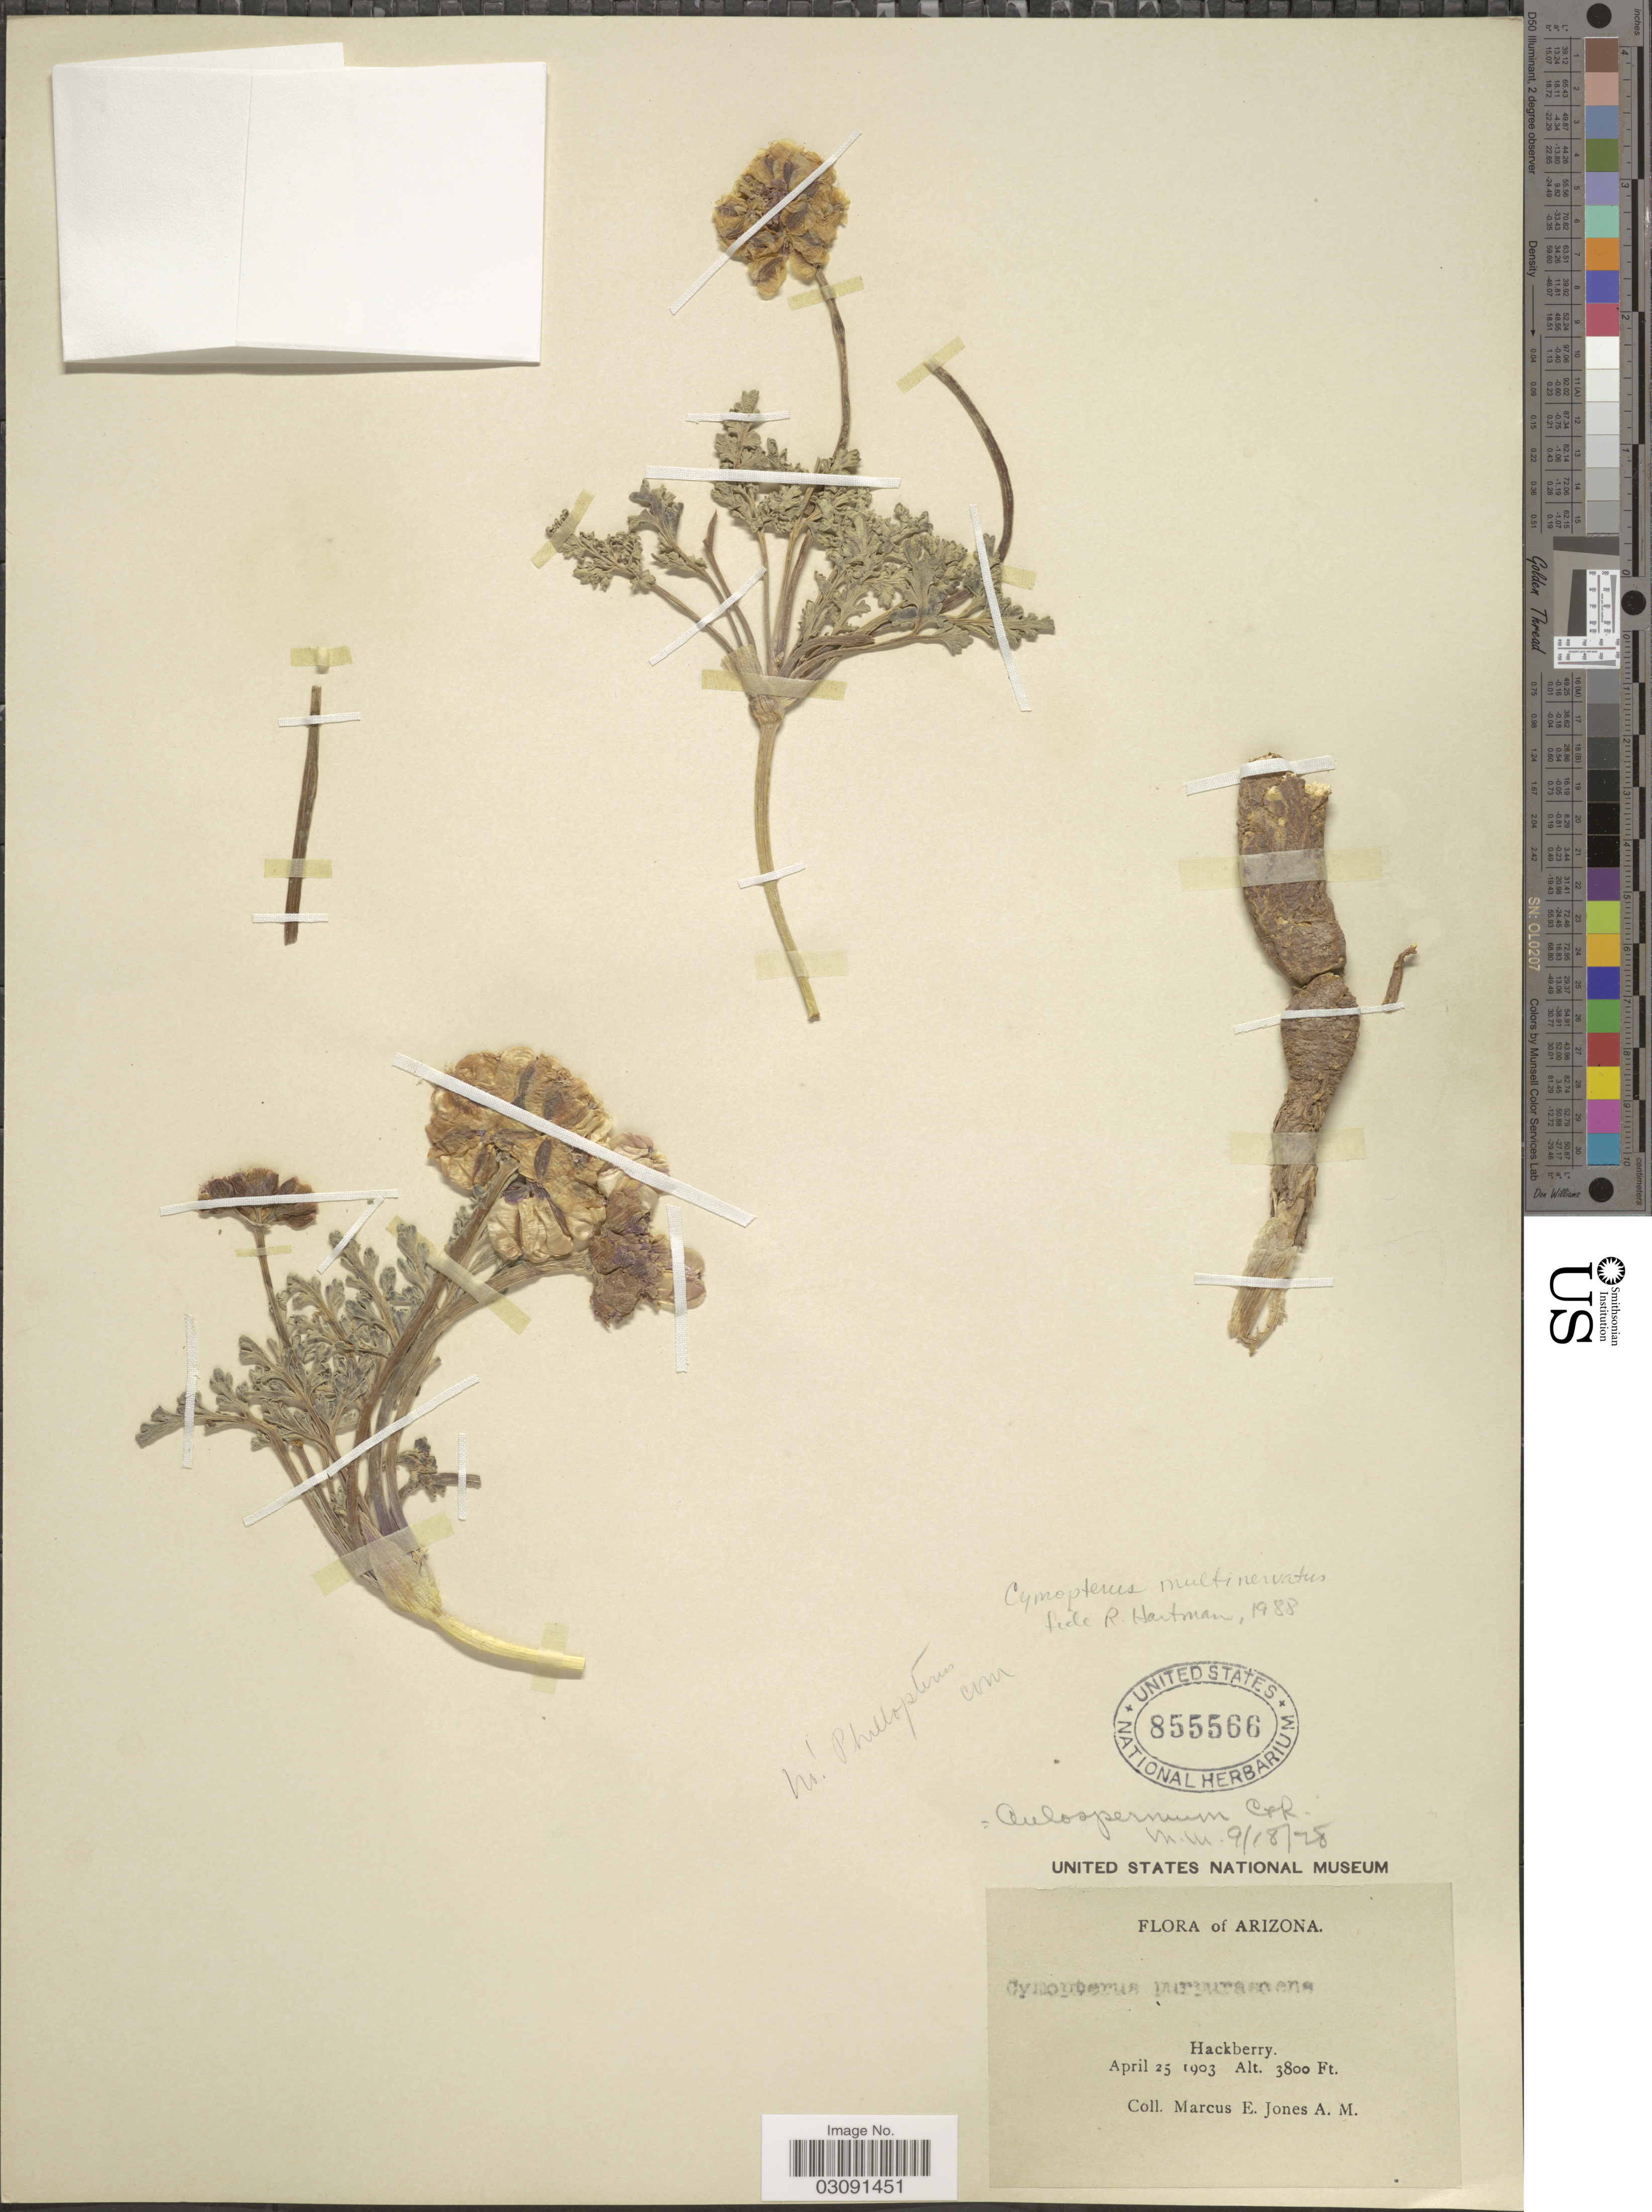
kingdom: Plantae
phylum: Tracheophyta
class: Magnoliopsida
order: Apiales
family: Apiaceae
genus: Cymopterus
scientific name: Cymopterus multinervatus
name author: (J.M. Coult.) Tidestr.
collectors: M. E. Jones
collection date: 1903-04-25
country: United States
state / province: Arizona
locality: Hackberry.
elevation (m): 1158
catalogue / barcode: US 855566